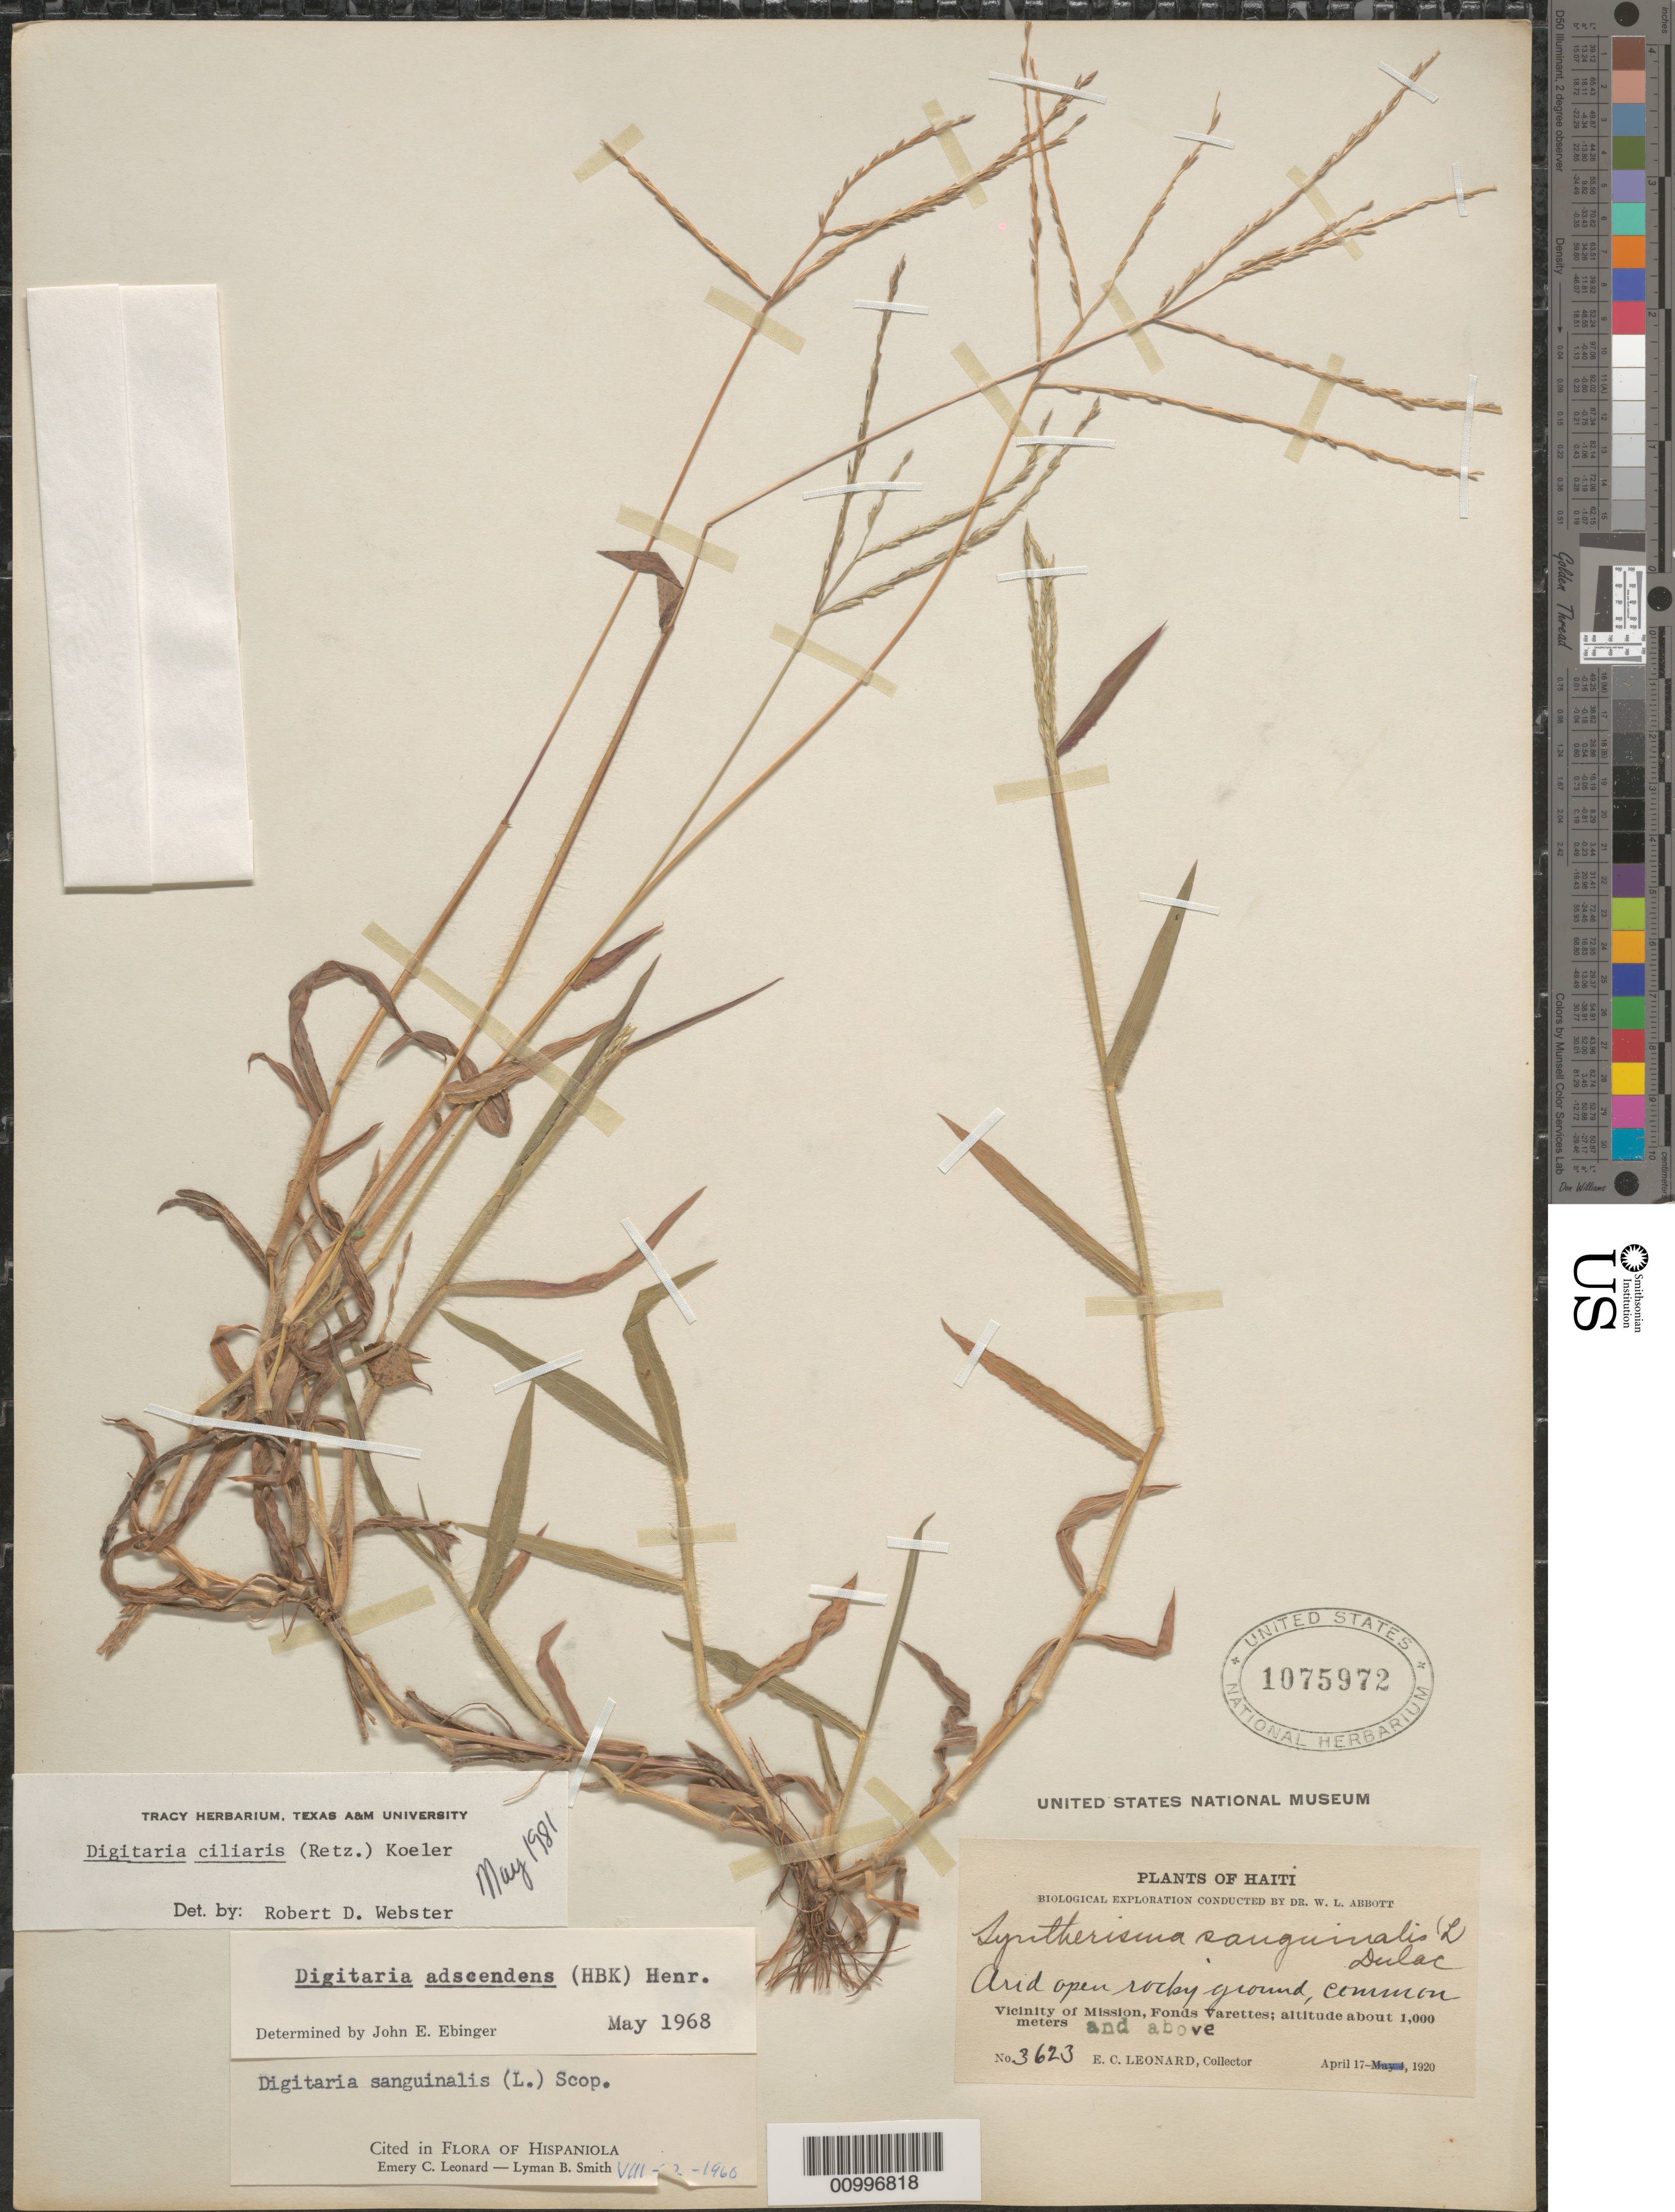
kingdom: Plantae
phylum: Tracheophyta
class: Liliopsida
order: Poales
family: Poaceae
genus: Digitaria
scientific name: Digitaria ciliaris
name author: (Retz.) Koeler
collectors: E. C. Leonard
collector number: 3623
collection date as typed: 17 Apr 1920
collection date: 1920-04-17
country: Haiti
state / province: Óuest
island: Hispaniola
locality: Vicinity of Fonds Verettes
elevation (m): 1000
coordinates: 0 N, 0 E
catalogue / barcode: US 1075972